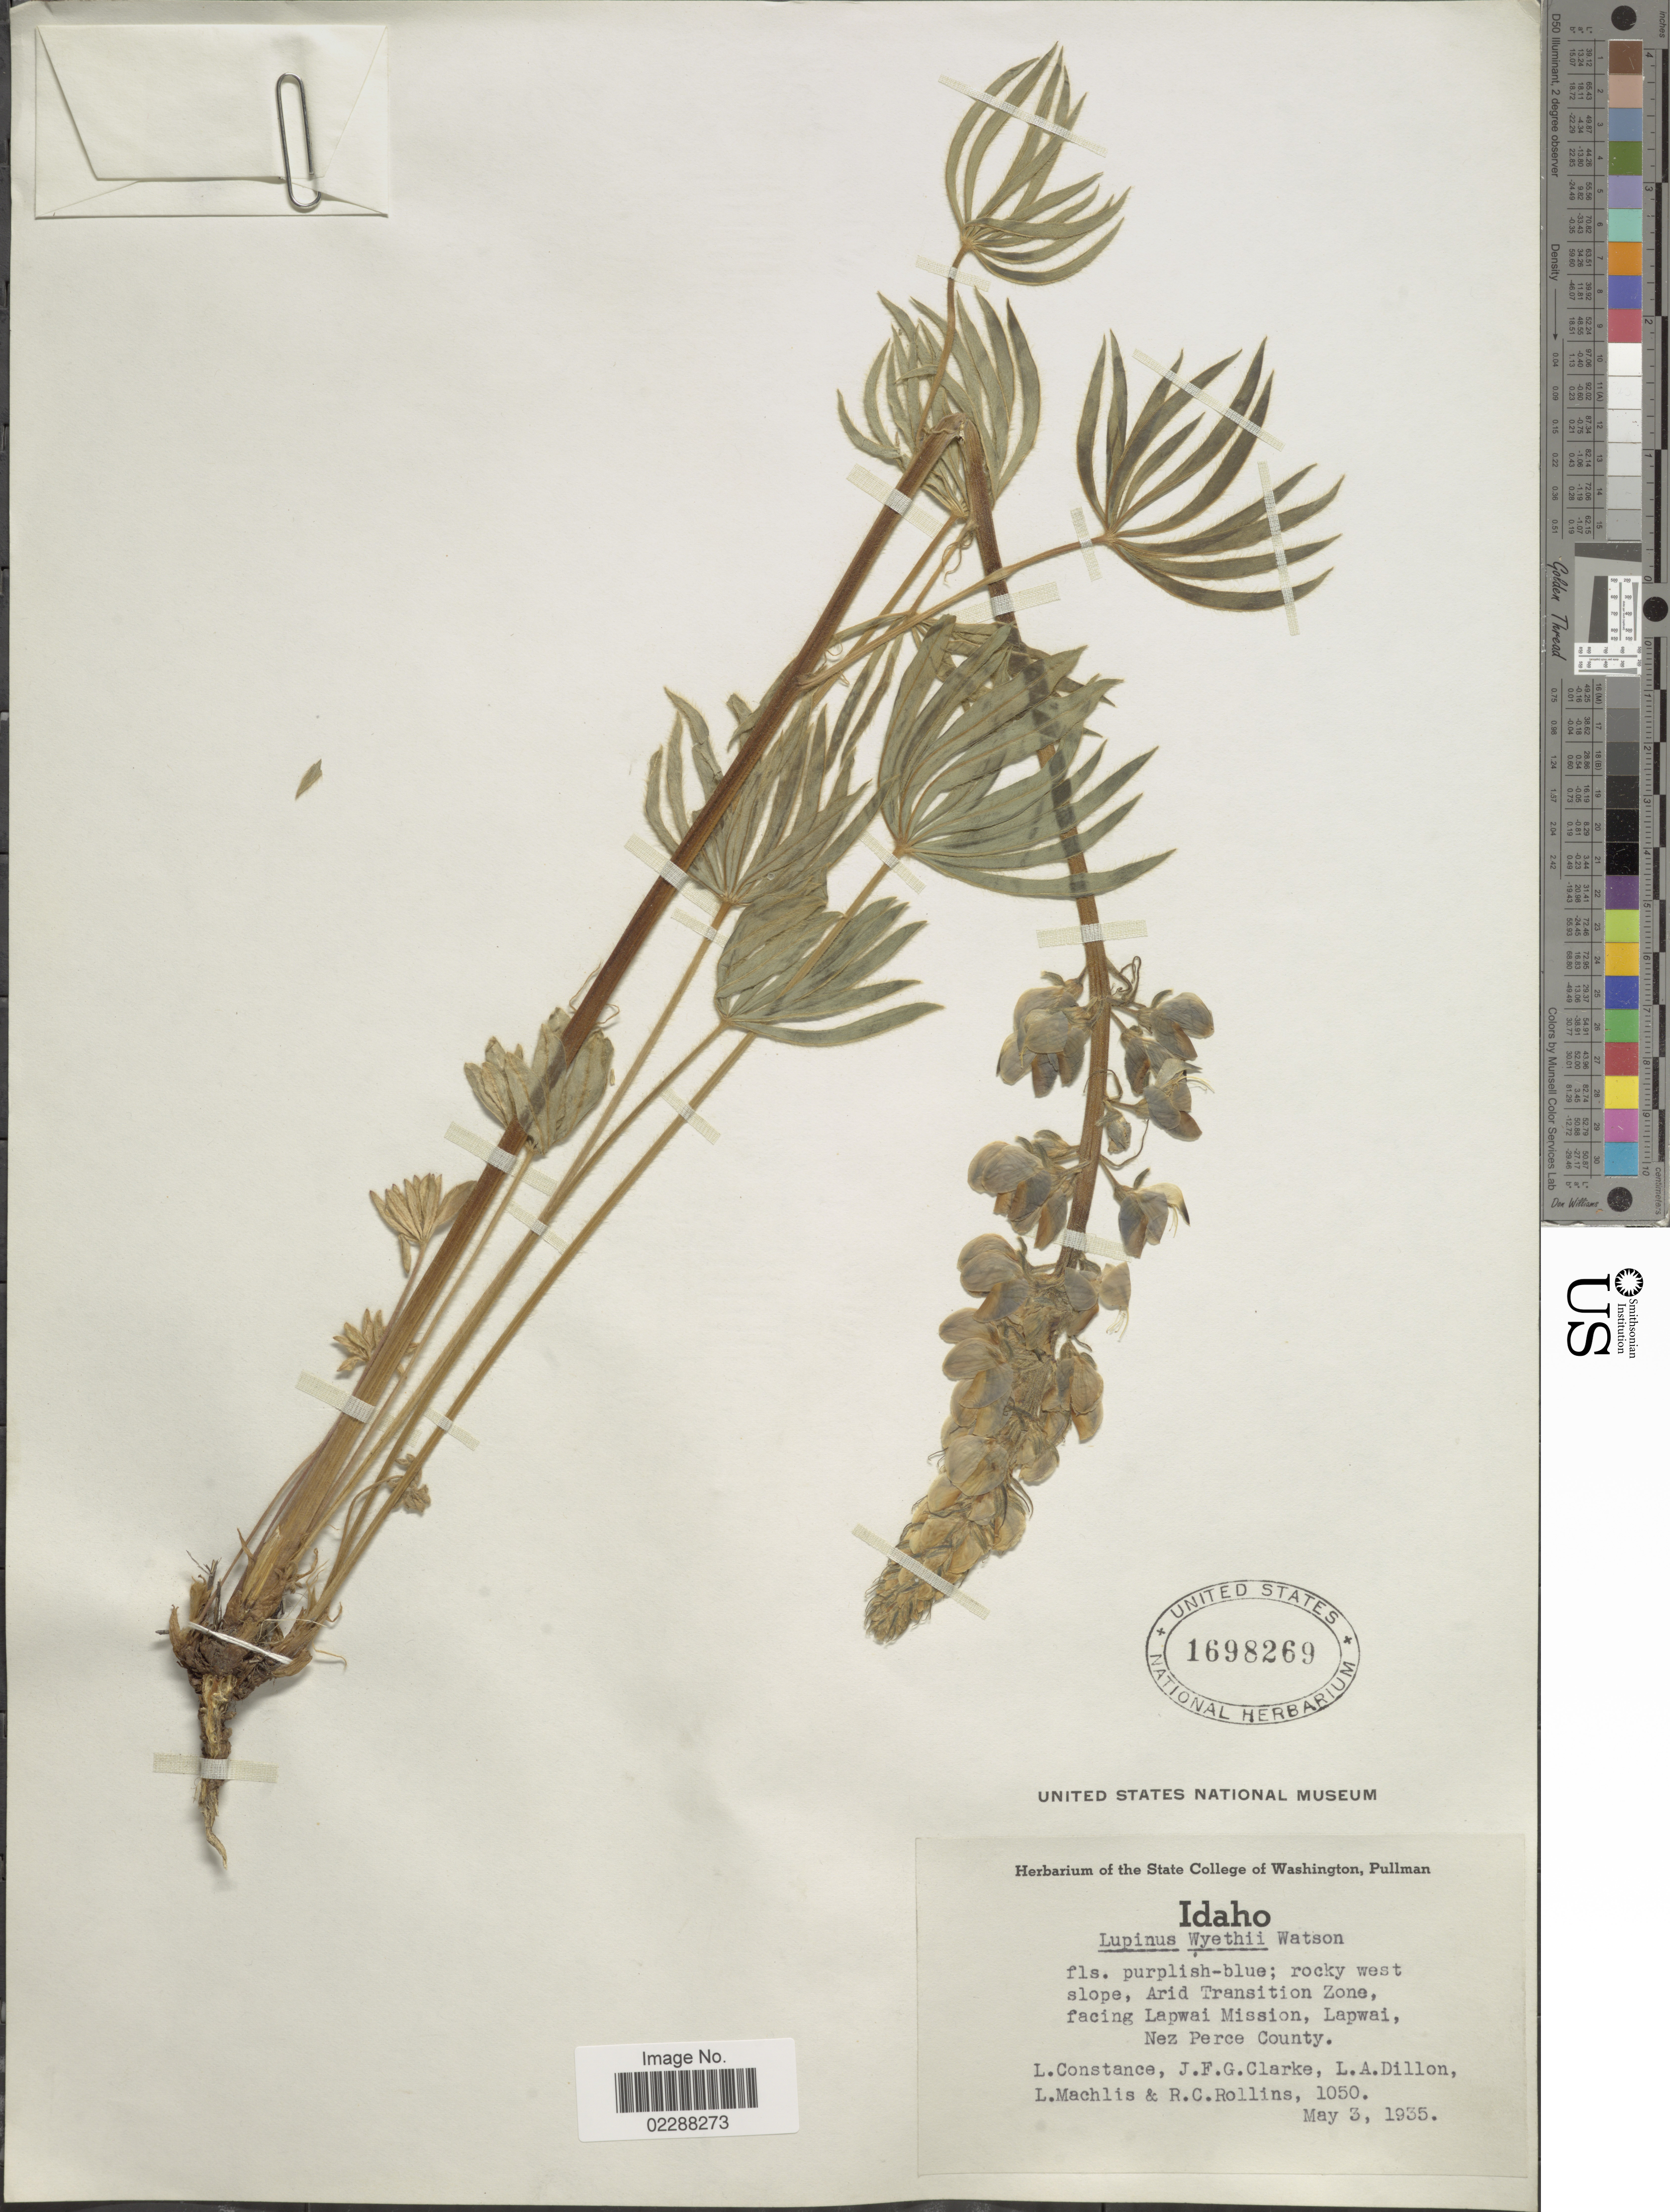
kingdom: Plantae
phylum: Tracheophyta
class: Magnoliopsida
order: Fabales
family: Fabaceae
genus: Lupinus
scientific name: Lupinus wyethii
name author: S. Watson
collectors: L. Constance, J. F. Clarke, L. Dillon, L. Machlis & R. C. Rollins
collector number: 1050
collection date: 1935-05-03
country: United States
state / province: Idaho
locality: Rocky west, Arid Transition Zone, facing Lapwai Mision, Lapwai, Nez Perce County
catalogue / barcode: US 1698268